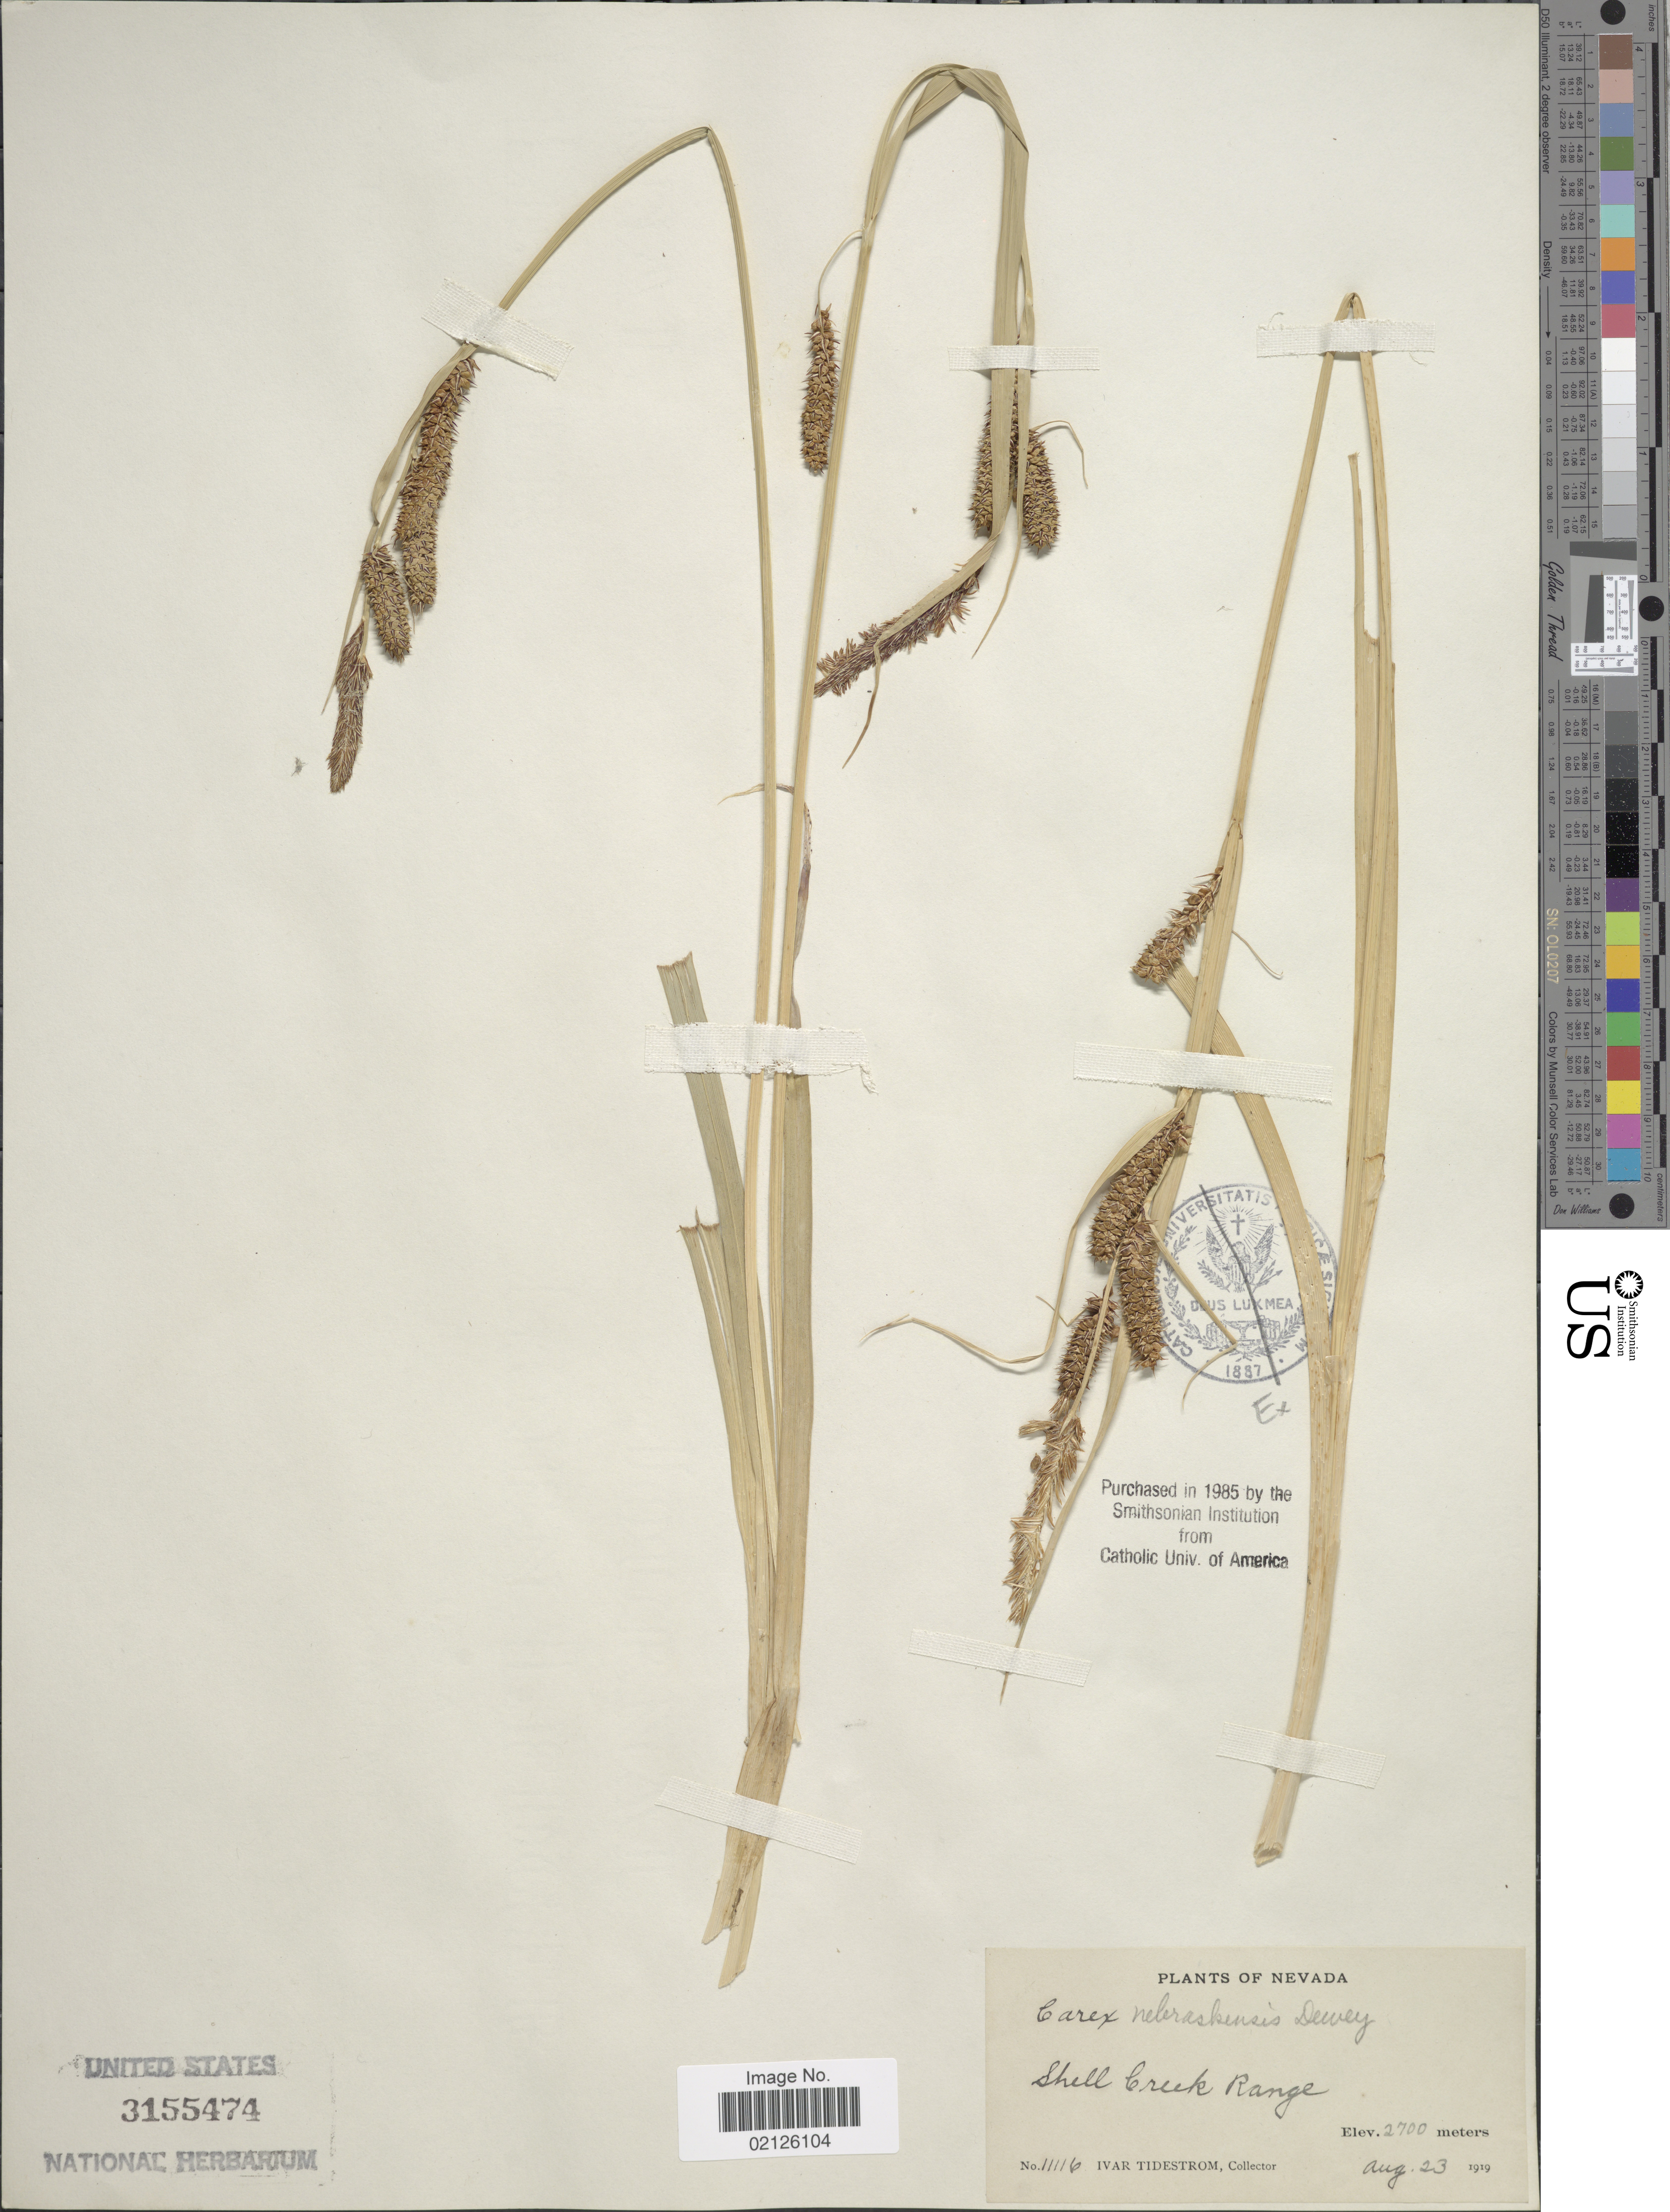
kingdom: Plantae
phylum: Tracheophyta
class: Liliopsida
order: Poales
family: Cyperaceae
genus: Carex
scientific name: Carex nebrascensis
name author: Dewey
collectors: I. F. Tidestrom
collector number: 11116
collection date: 1919-08-23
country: United States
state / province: Nevada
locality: Shell Creek Range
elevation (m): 2700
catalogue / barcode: US 3155474